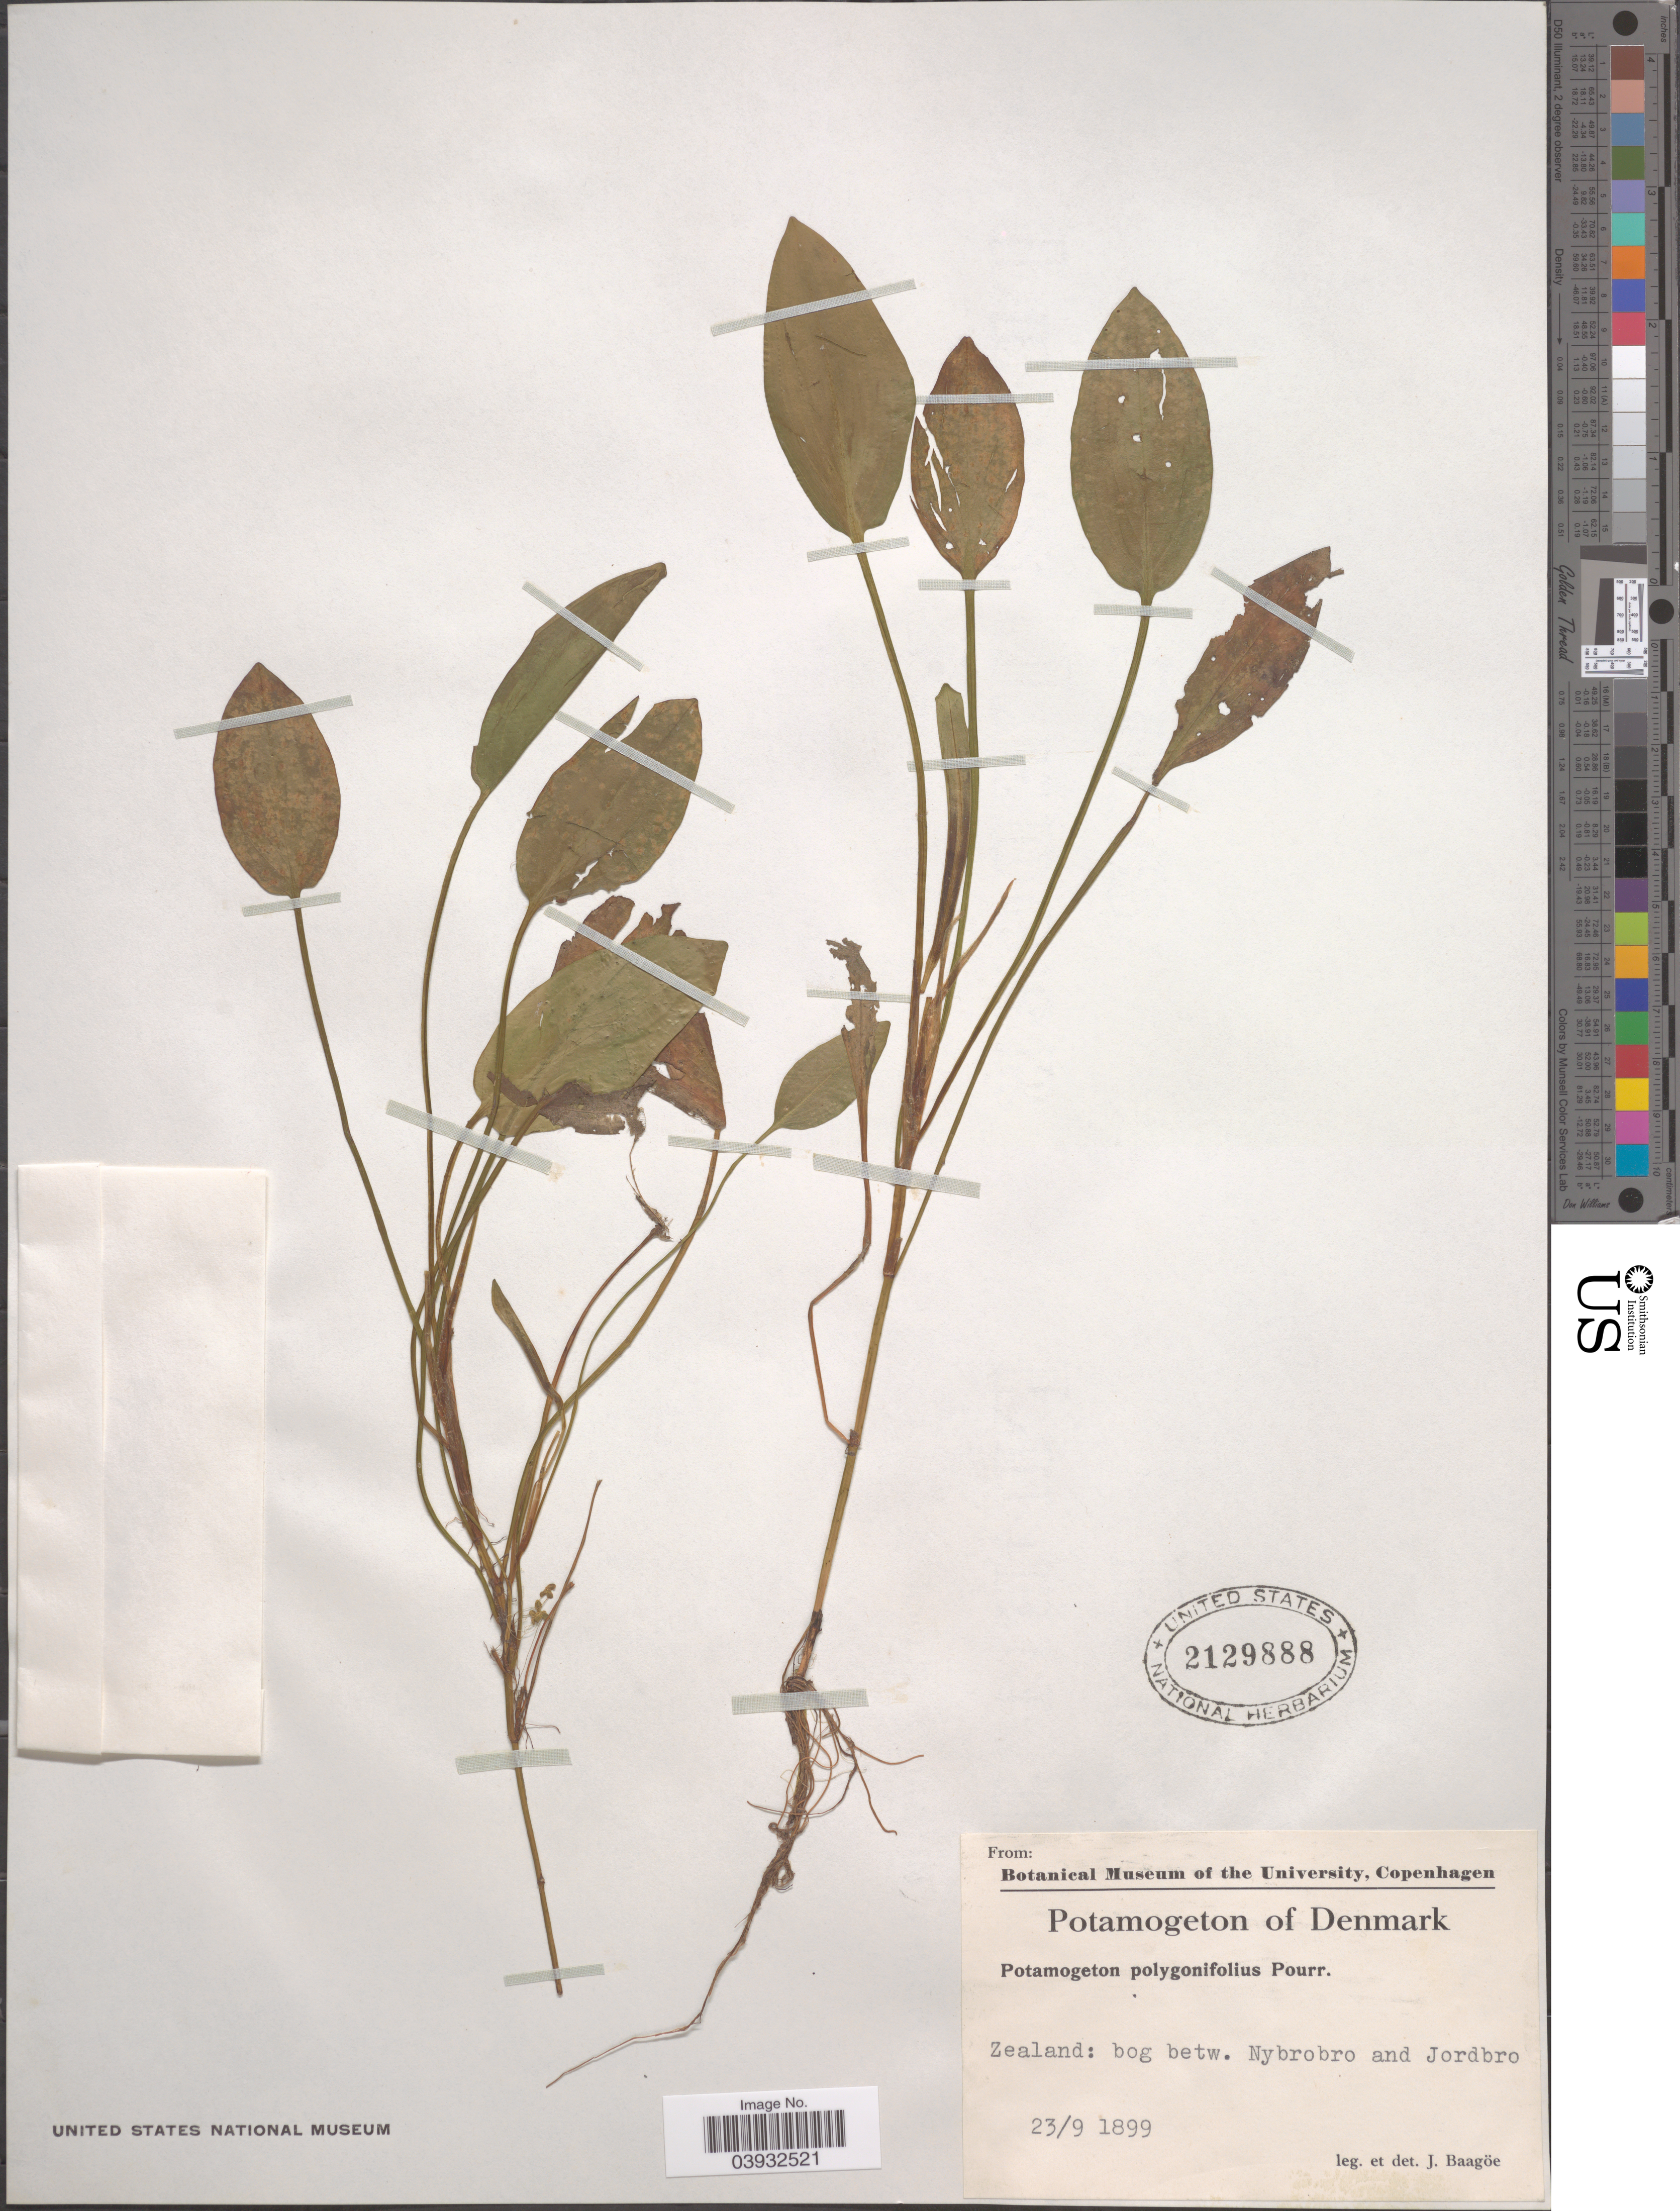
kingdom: Plantae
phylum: Tracheophyta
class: Liliopsida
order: Alismatales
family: Potamogetonaceae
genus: Potamogeton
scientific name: Potamogeton polygonifolius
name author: Pourr.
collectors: J. Baagoe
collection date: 1899-09-23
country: Denmark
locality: Zealand: bog betw. Nybrobro and Jordbro.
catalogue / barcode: US 2129888